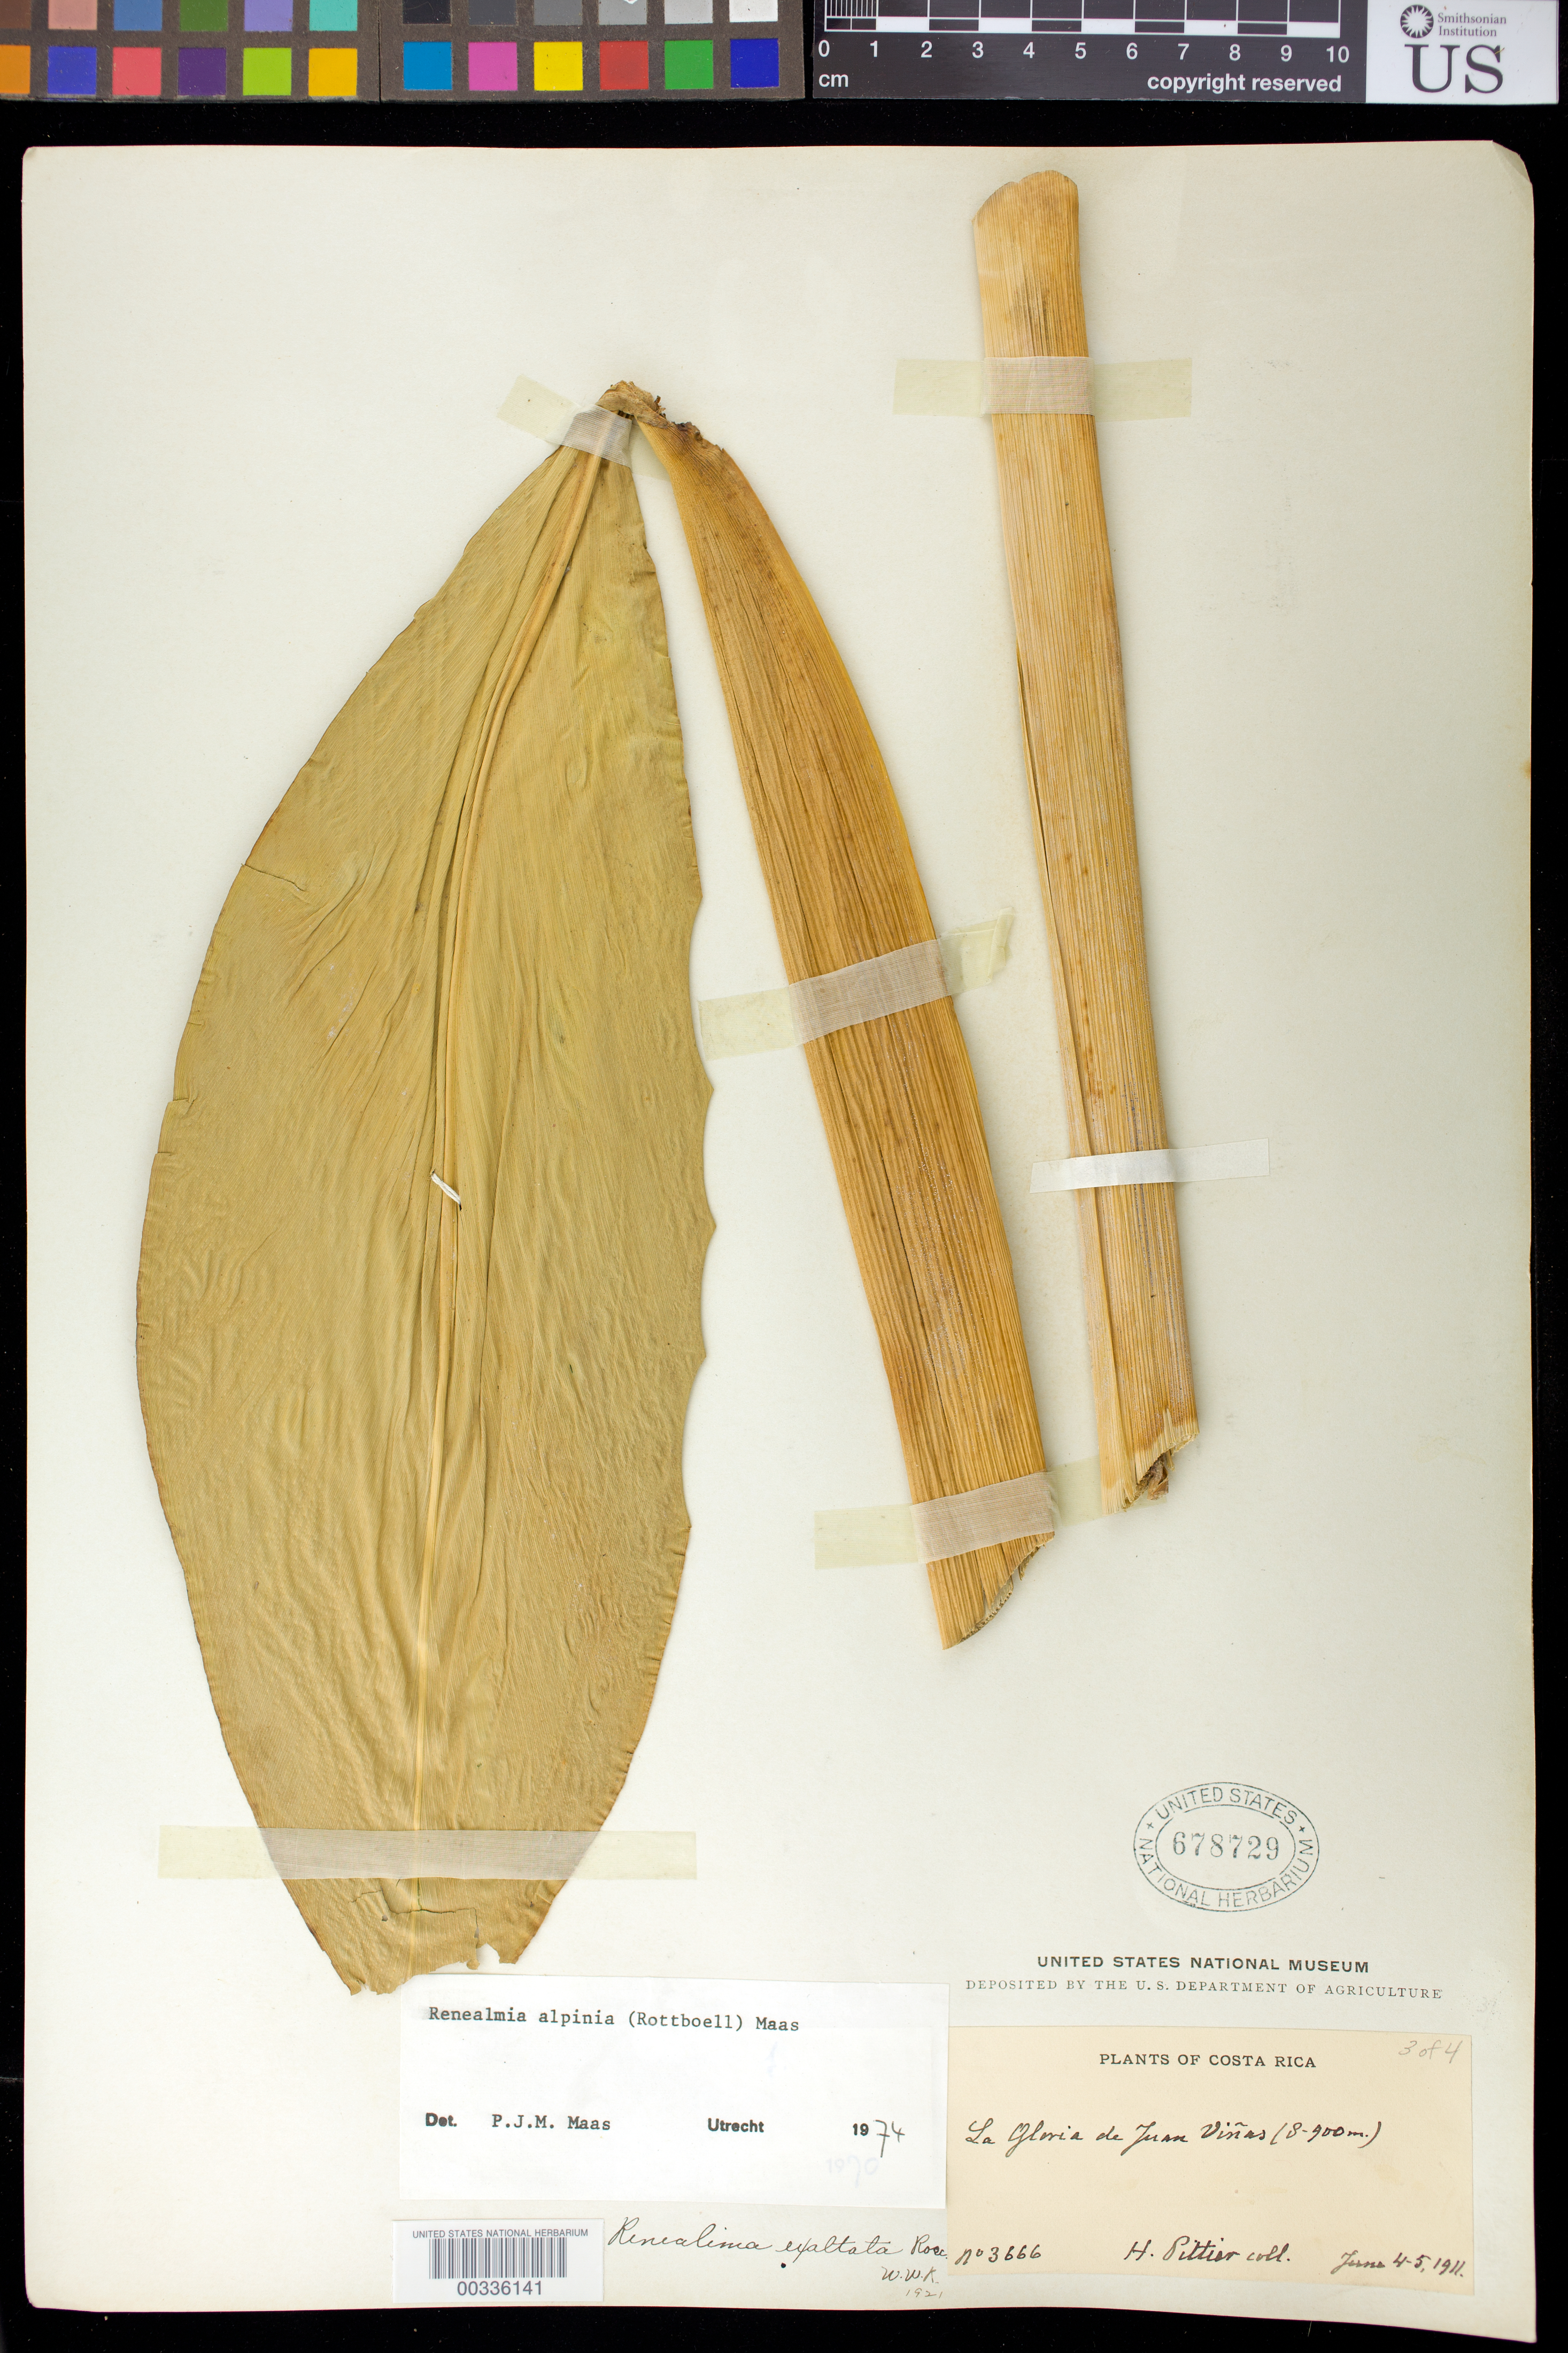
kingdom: Plantae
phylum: Tracheophyta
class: Liliopsida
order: Zingiberales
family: Zingiberaceae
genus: Renealmia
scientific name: Renealmia alpinia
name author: (Rottb.) Maas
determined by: Maas, Paul J. M.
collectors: H. F. Pittier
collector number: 3666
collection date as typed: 04 Jun 1911 to 05 Jun 1911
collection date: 1911-06-04/1911-06-05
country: Costa Rica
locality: La Gloria de Juan Vinas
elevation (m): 800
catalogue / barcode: US 678729